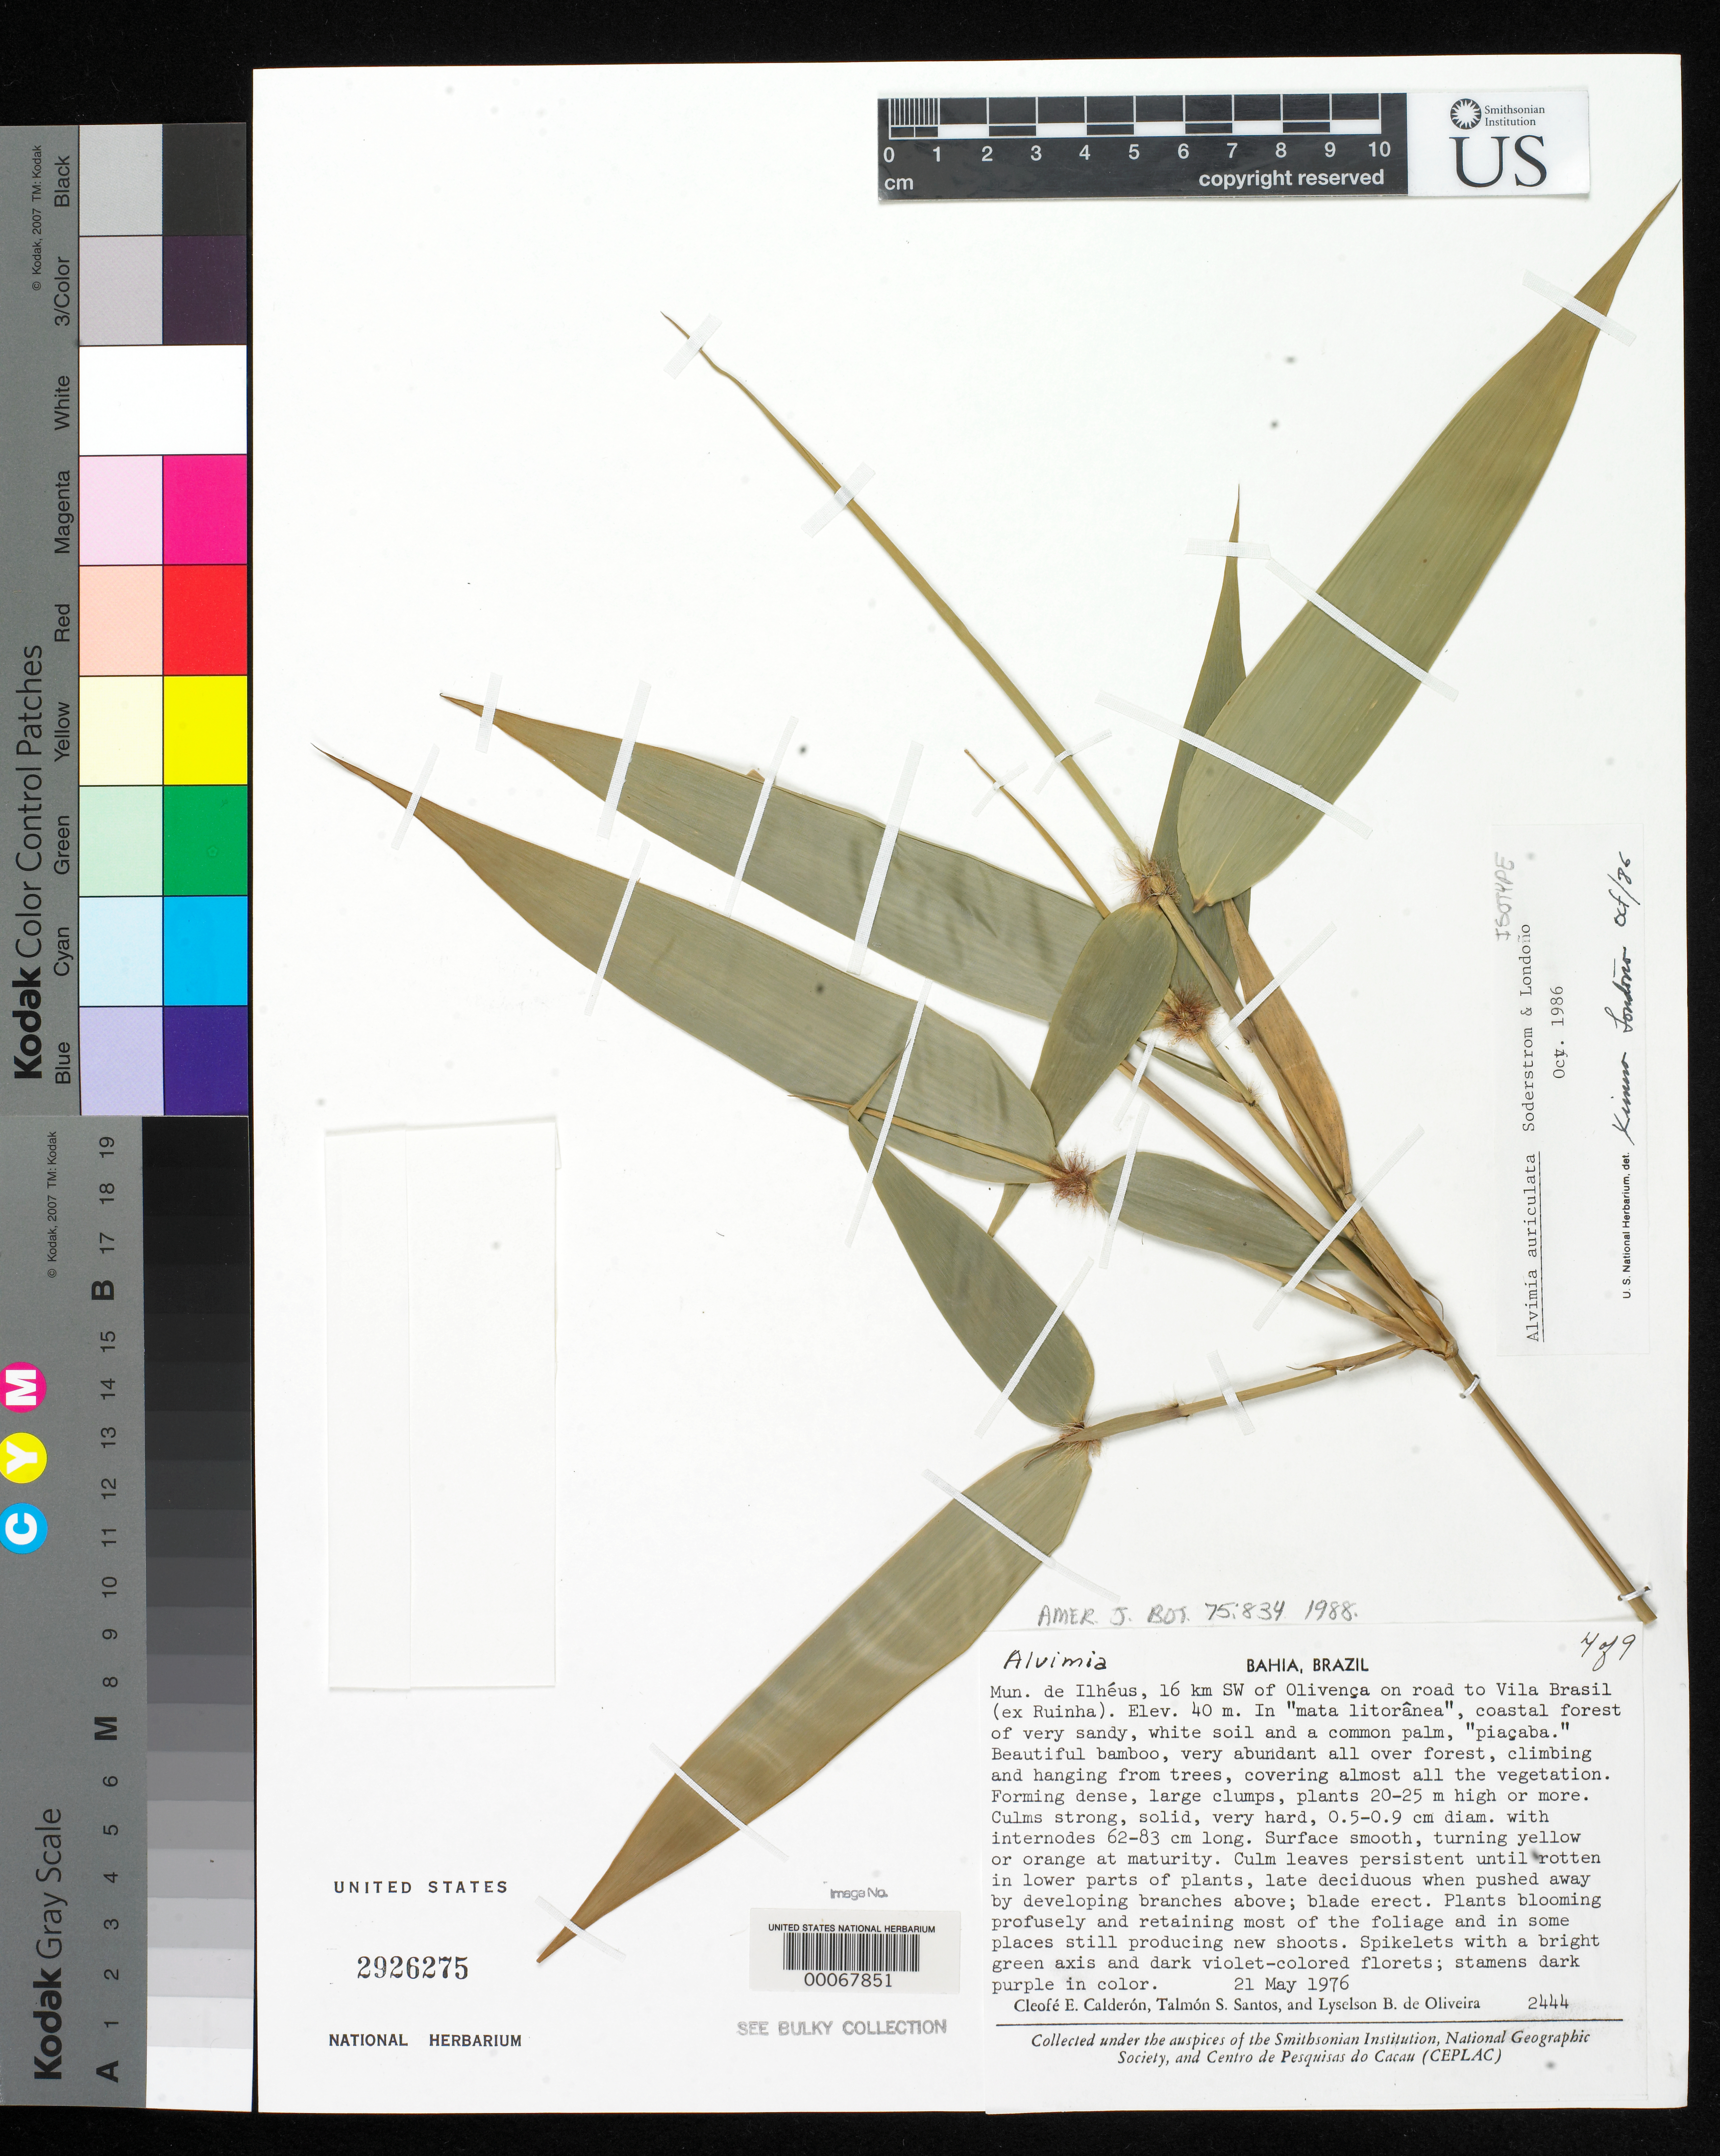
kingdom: Plantae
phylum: Tracheophyta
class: Liliopsida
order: Poales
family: Poaceae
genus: Alvimia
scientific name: Alvimia auriculata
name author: Soderstr. & Londoño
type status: Isotype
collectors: C. E. Calderón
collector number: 2444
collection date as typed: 21 May 1976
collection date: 1976-05-21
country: Brazil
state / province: Bahia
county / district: Ilhéus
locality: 16 km SW of Olivenca on road to Vila Brasil.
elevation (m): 40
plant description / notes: See bulky Bamboo specimens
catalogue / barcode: US 2926275